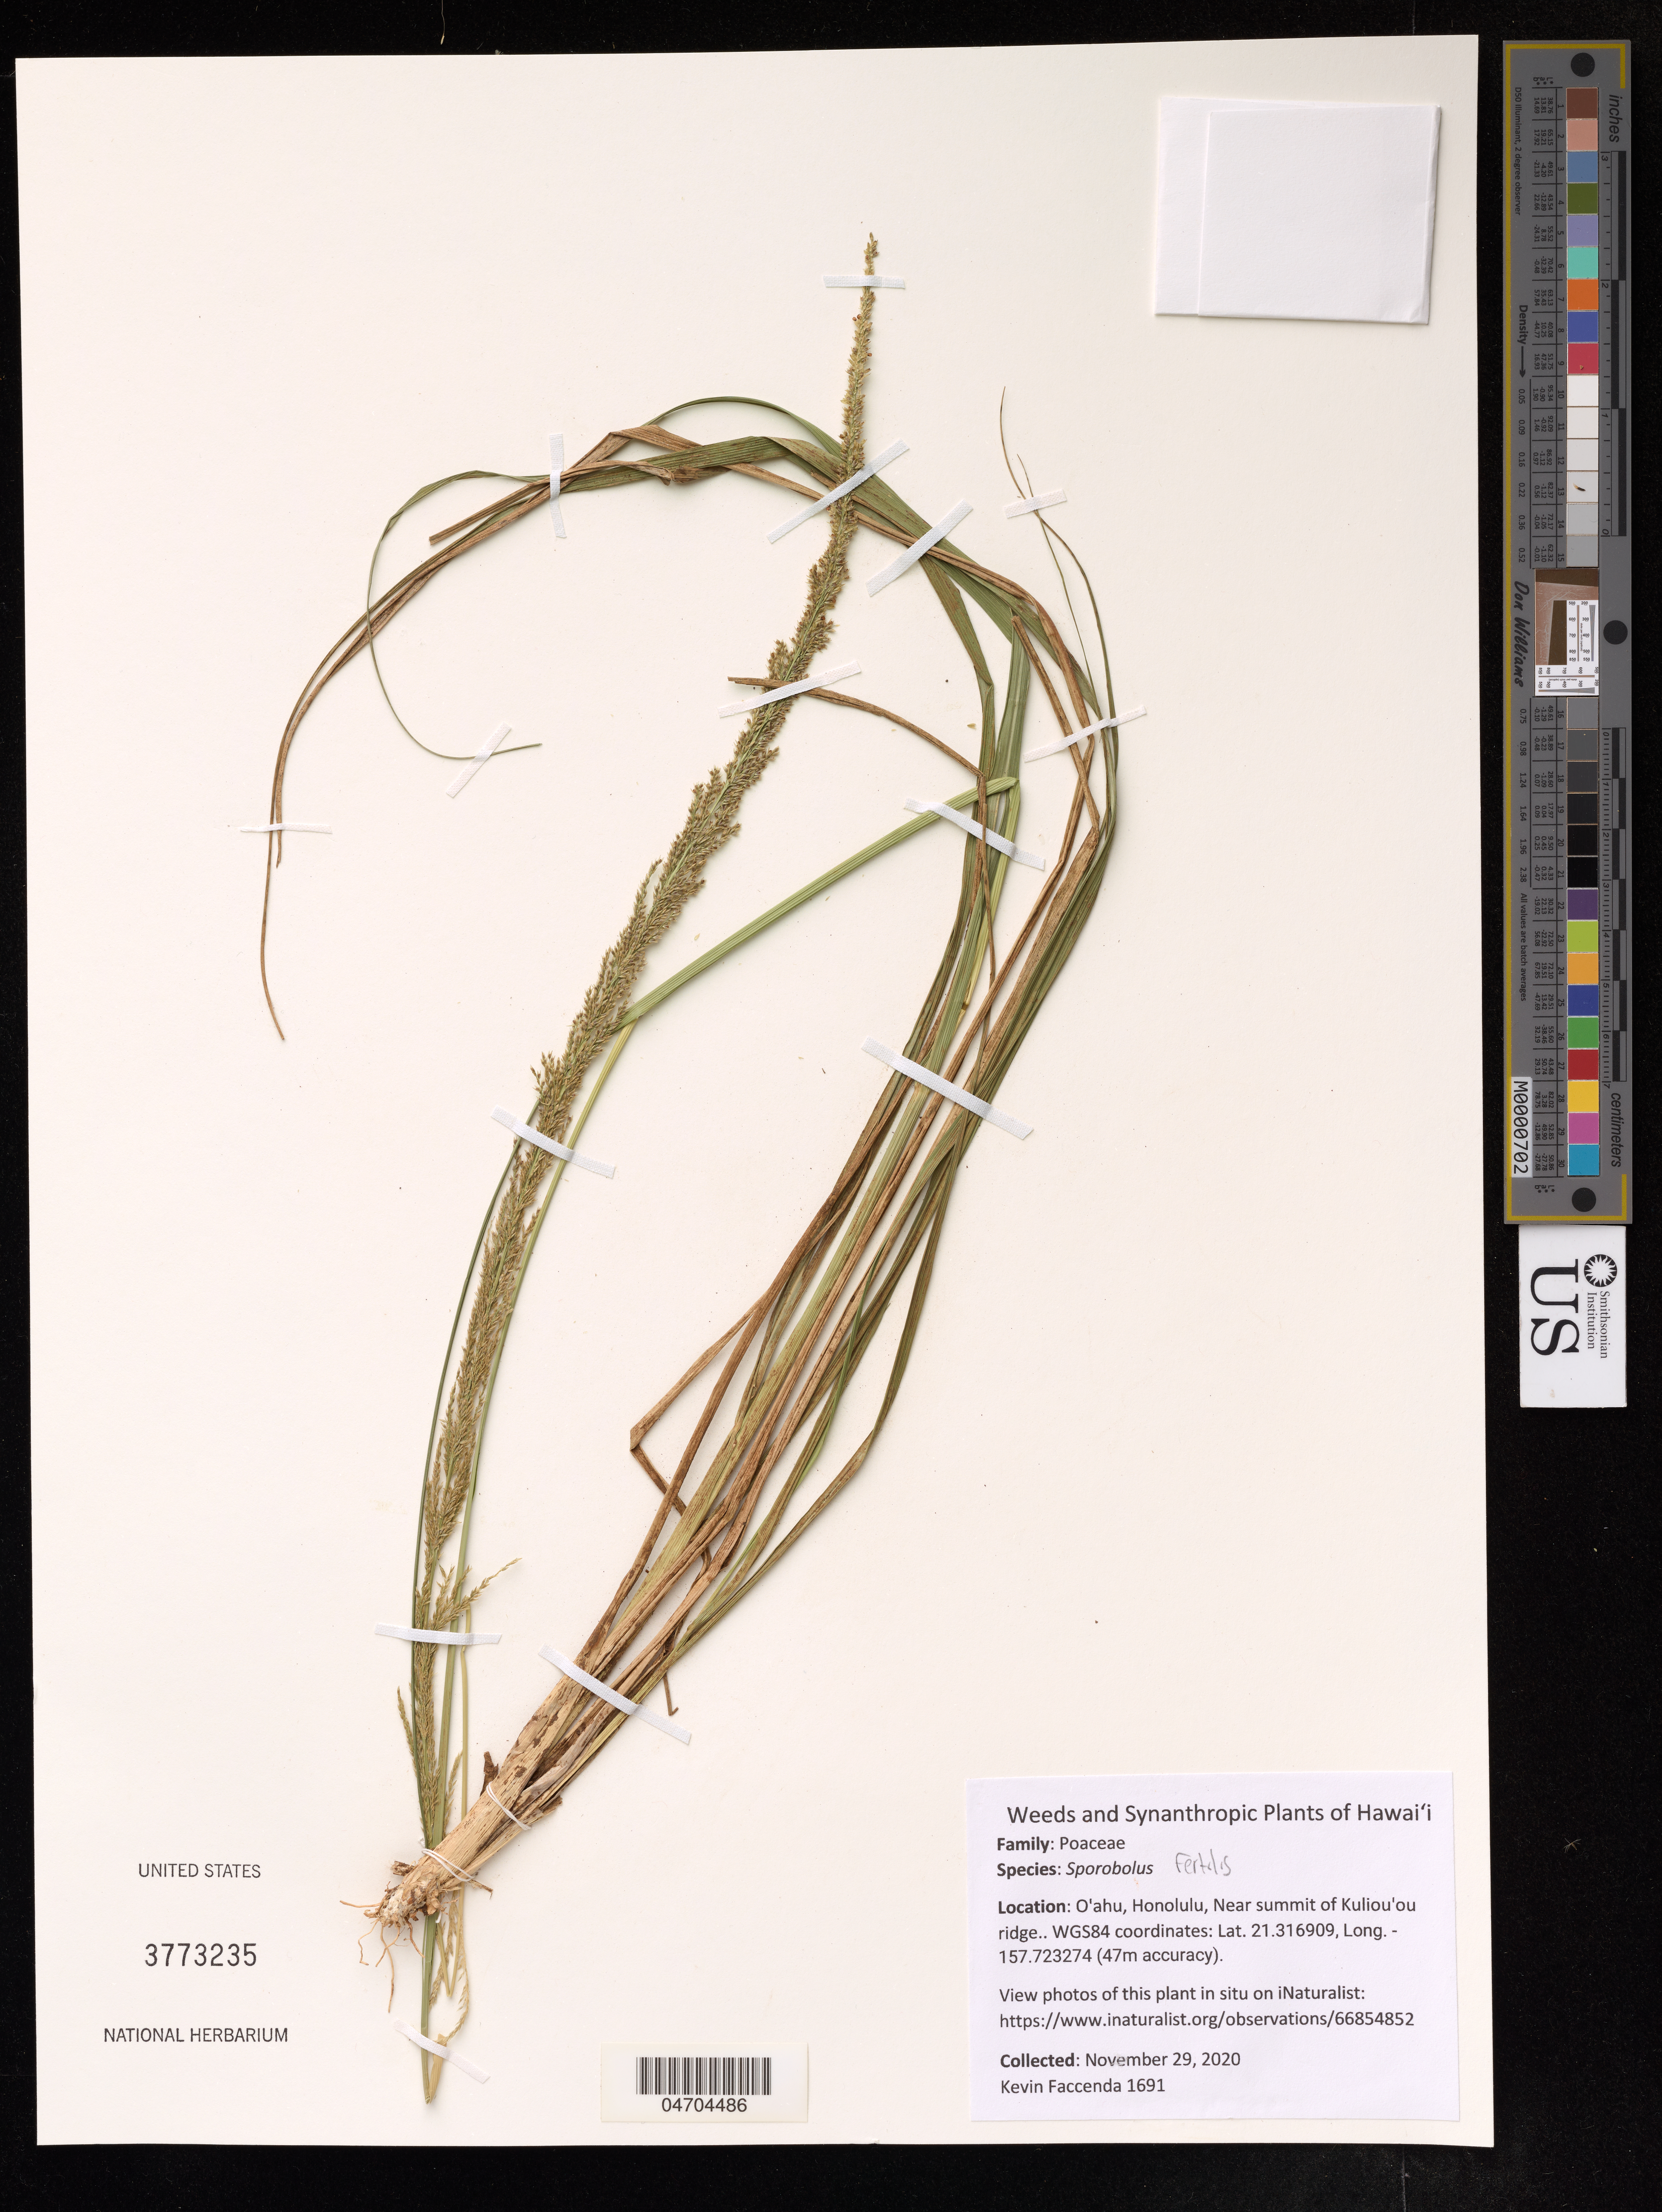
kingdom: Plantae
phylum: Tracheophyta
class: Liliopsida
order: Poales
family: Poaceae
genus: Sporobolus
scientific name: Sporobolus sp.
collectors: K. Faccenda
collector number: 1691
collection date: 2020-11-29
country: United States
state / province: Hawaii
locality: O'ahu, Honolulu, Near summit of Kuliou'ou ridge.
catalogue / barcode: US 3773235